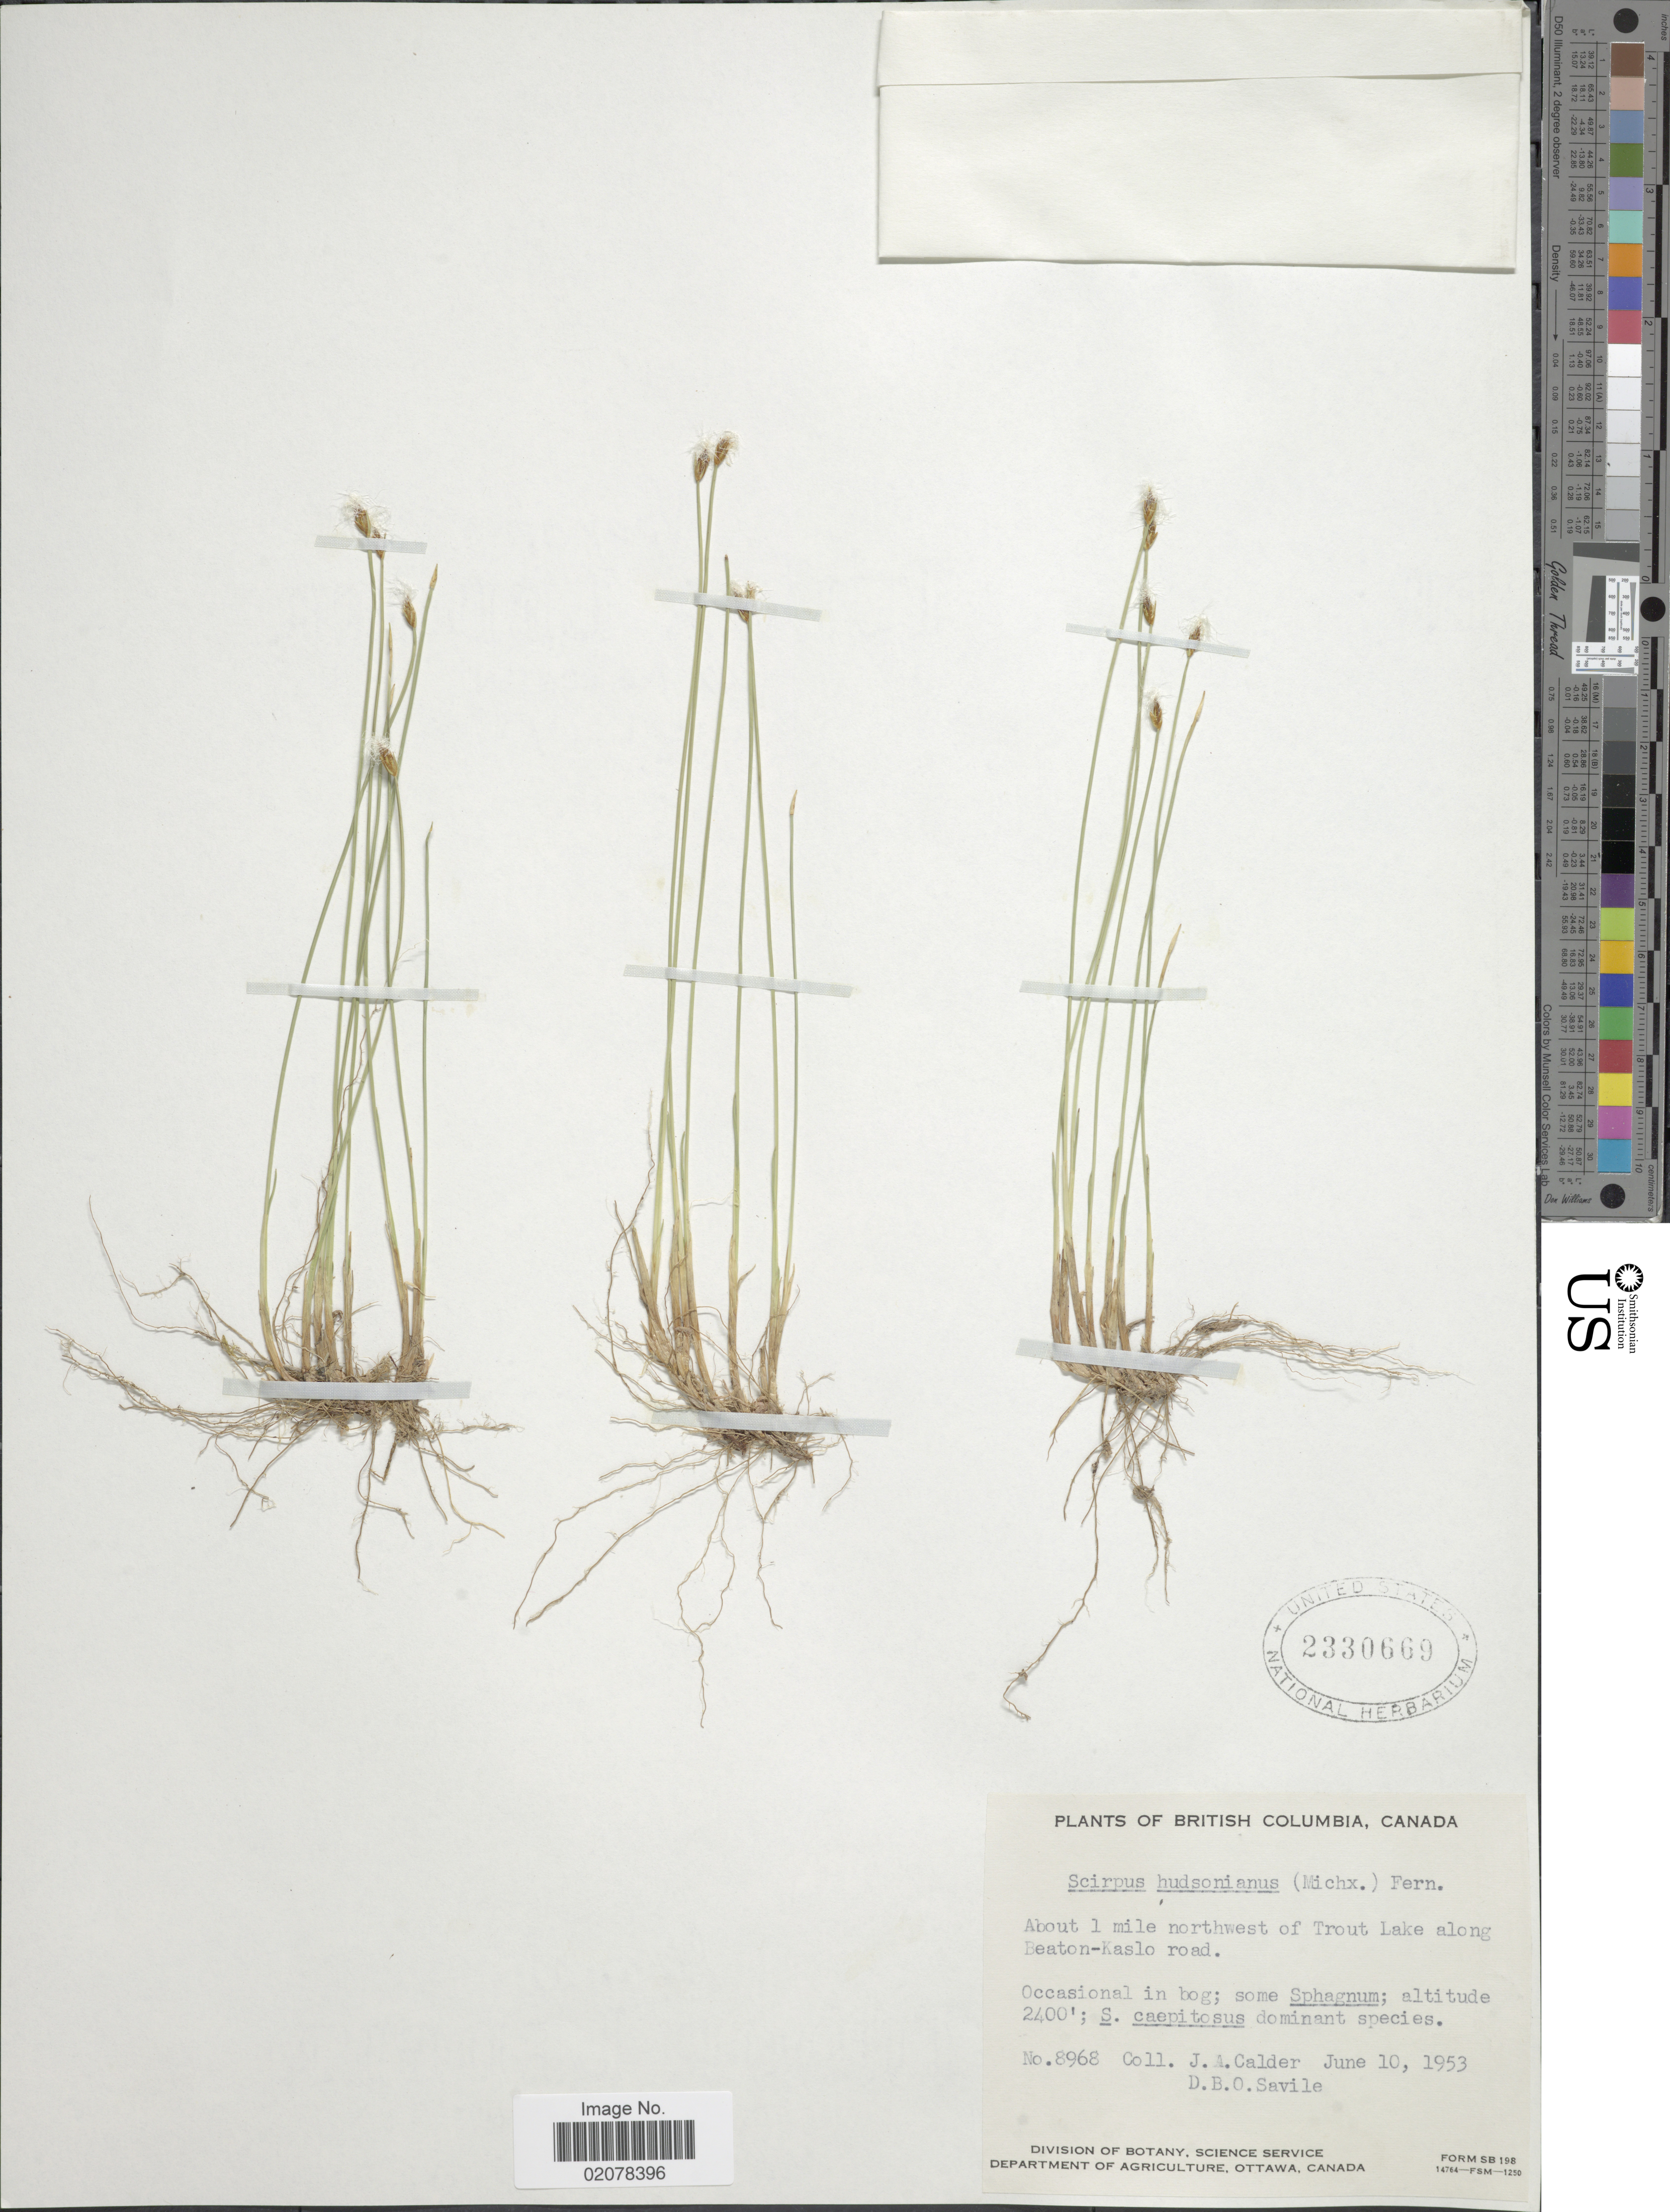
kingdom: Plantae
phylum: Tracheophyta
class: Liliopsida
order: Poales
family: Cyperaceae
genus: Trichophorum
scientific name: Trichophorum alpinum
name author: (L.) Pers.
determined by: Strong, M. T., (US), Smithsonian Institution - National Museum of Natural History (UNITED STATES)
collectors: J. A. Calder & D. Savile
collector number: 8968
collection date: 1953-06-10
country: Canada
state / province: British Columbia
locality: About 1 mile northwest of Trout Lake along Beaton-Kaslo road, occasional bog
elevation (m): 732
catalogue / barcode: US 2330669